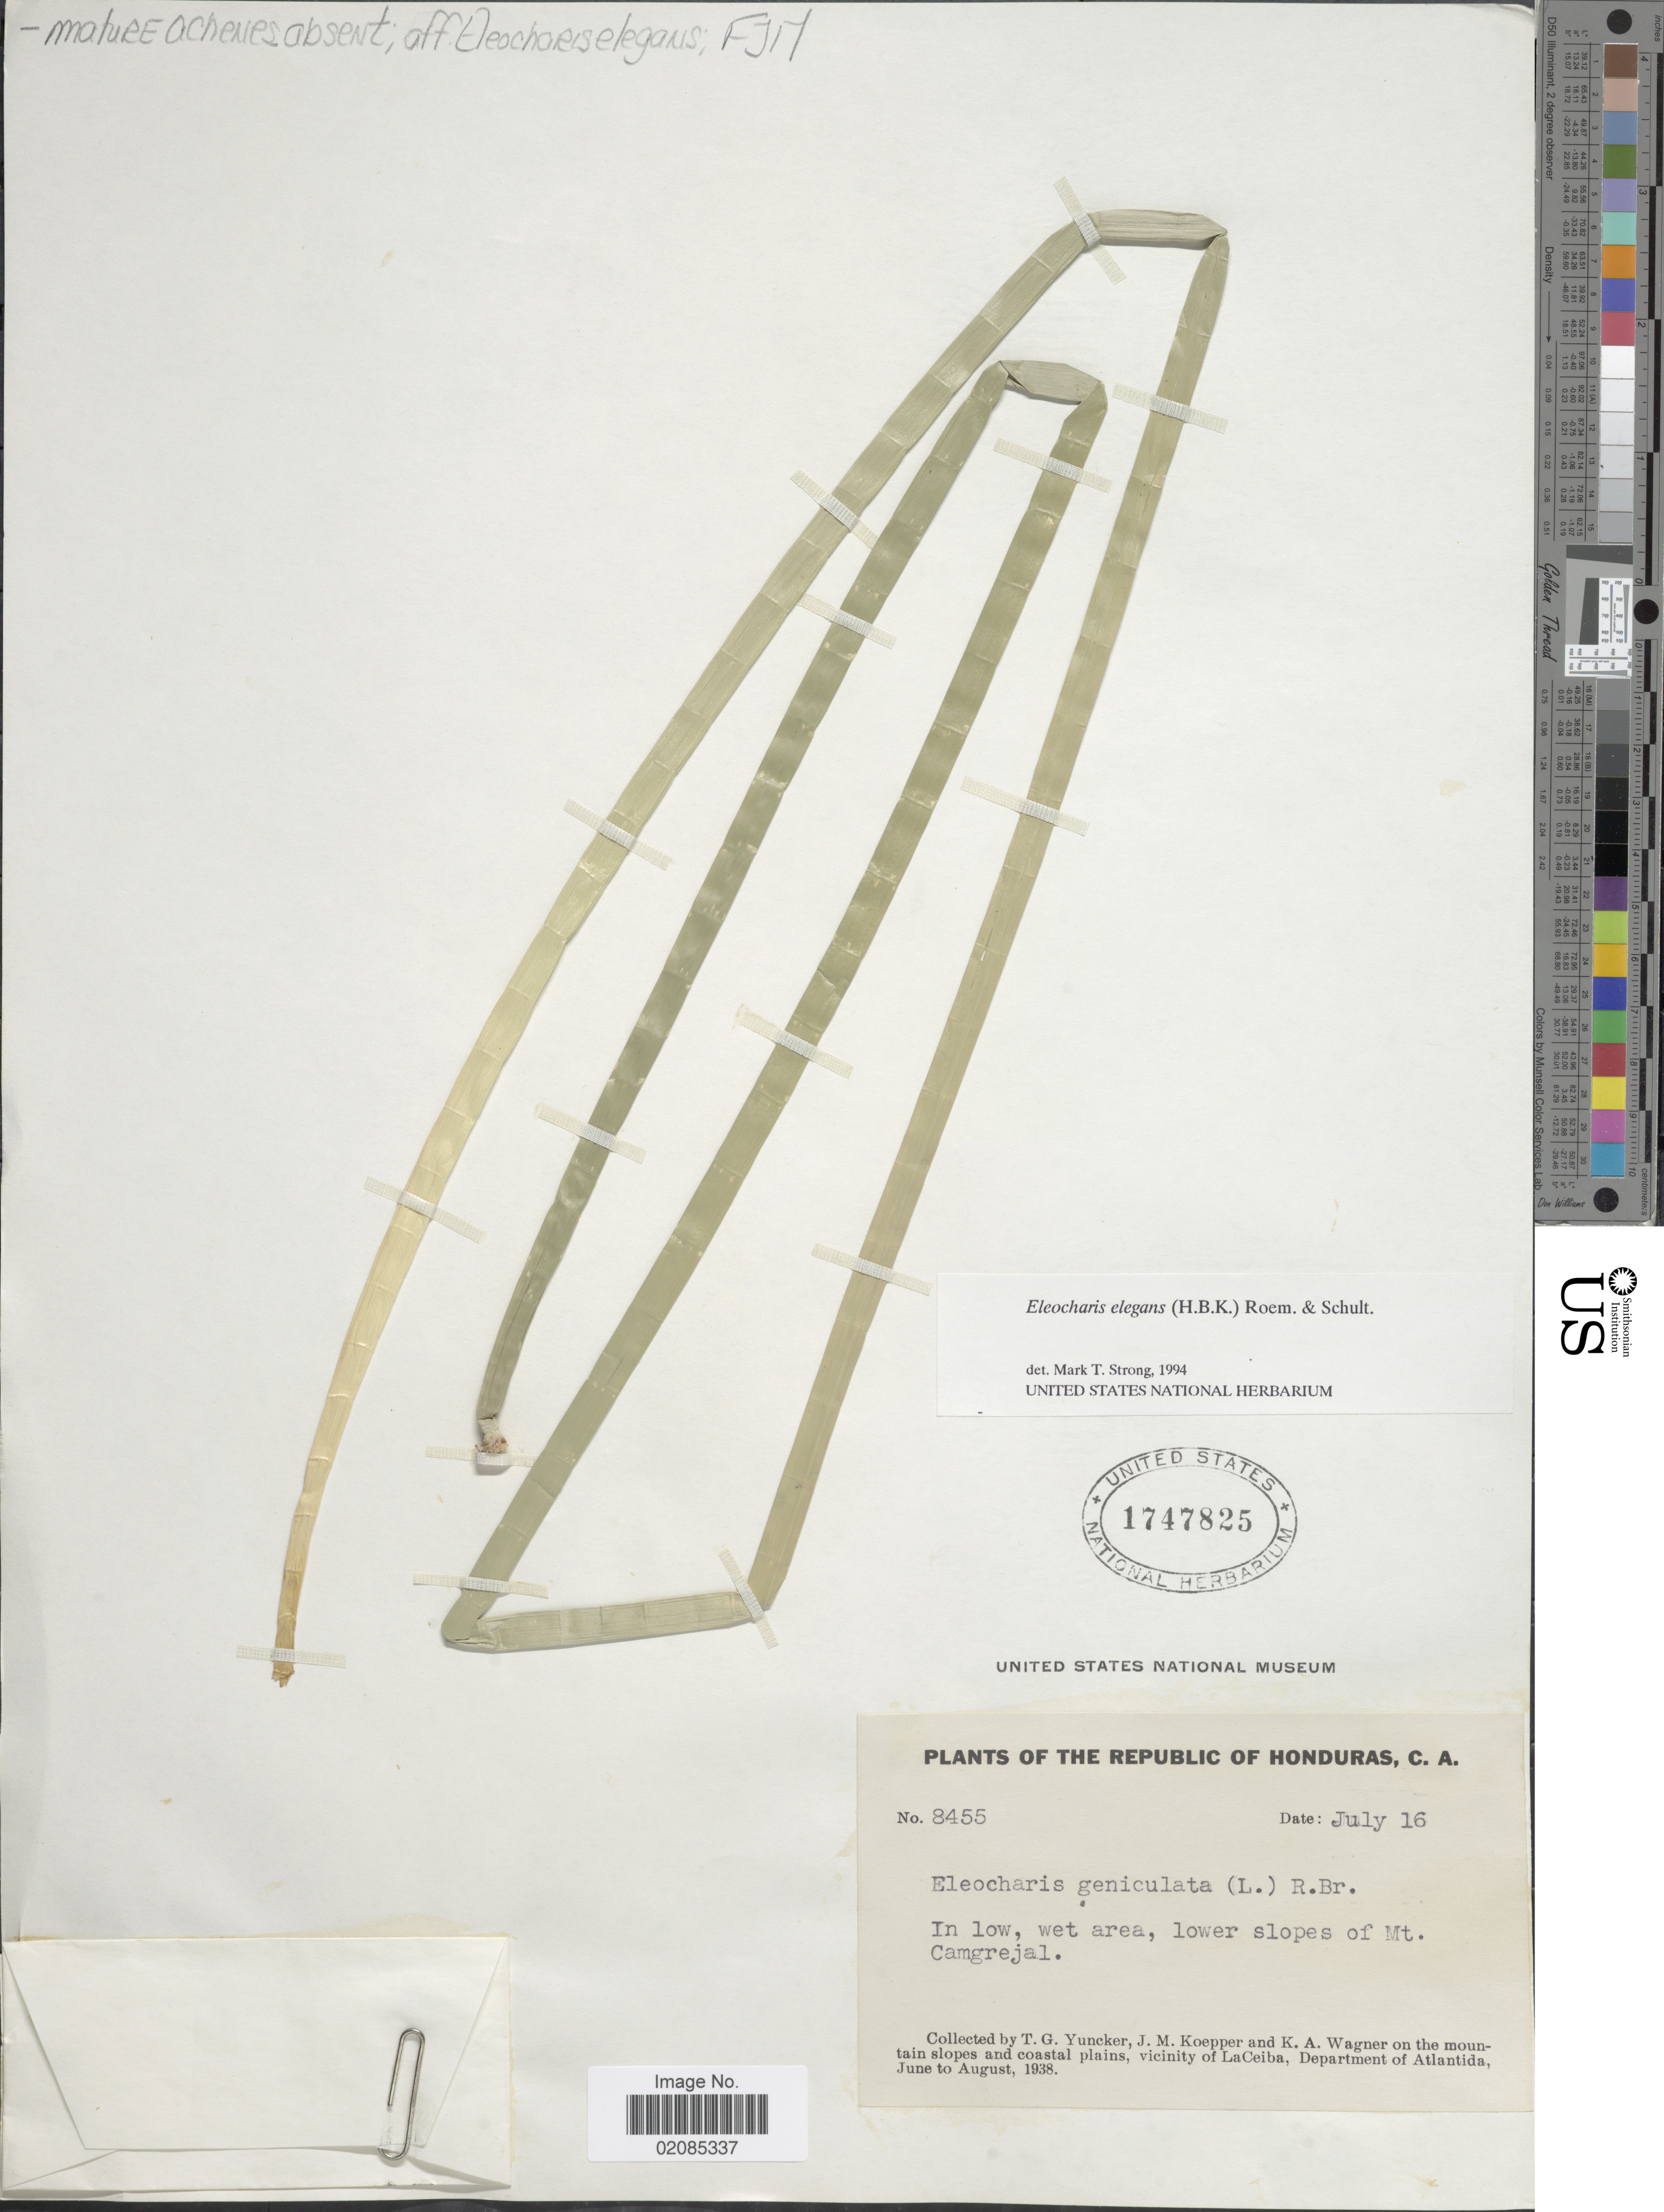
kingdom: Plantae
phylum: Tracheophyta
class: Liliopsida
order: Poales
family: Cyperaceae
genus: Eleocharis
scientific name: Eleocharis elegans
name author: (Kunth) Roem. & Schult.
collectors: Yunker, J. M. Koepper & K. A. Wagner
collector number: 8455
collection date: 1938-06/1938-08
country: Honduras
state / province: Atlántida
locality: Republic of Honduras, C. A., lower slopes of Mt. Camgrejal, on the mountain slopes and coastal plains, vicinity of La Ceiba, Department of Atlantida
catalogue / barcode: US 1747825